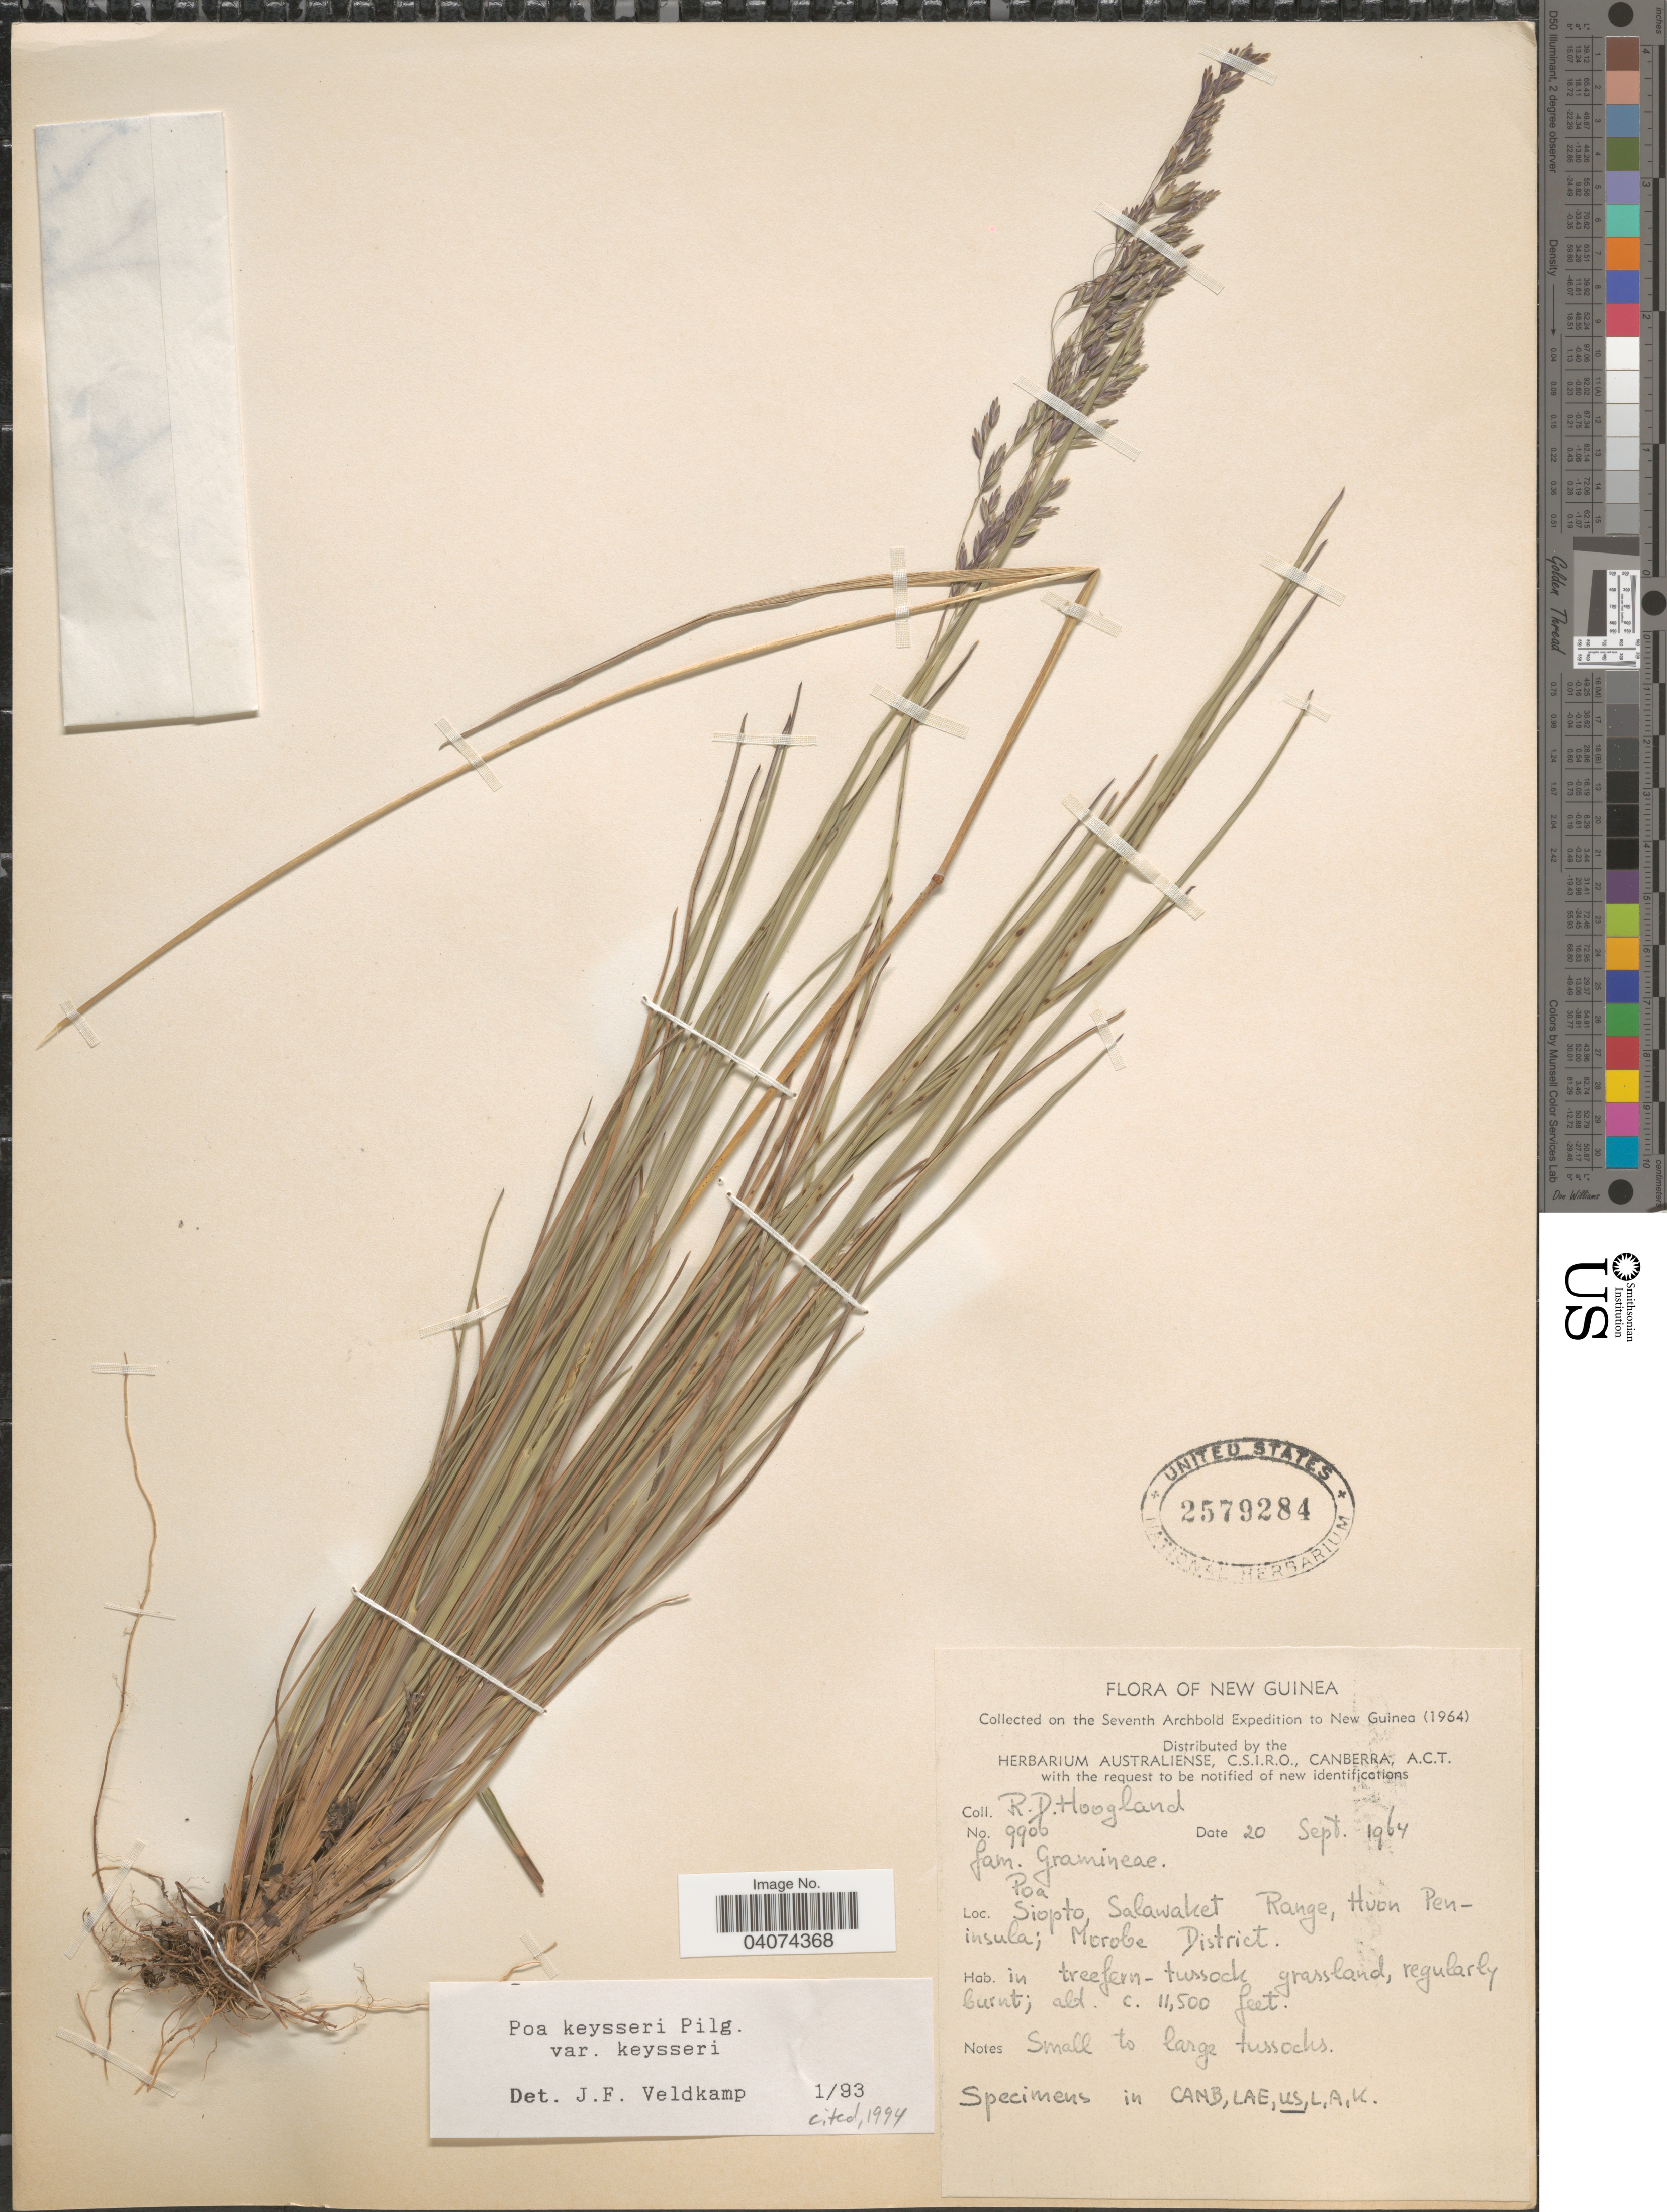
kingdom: Plantae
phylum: Tracheophyta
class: Liliopsida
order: Poales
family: Poaceae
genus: Poa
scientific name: Poa keysseri subsp. keysseri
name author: Pilg.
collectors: R. D. Hoogland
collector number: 9906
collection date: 1964-09-20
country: Papua New Guinea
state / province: Morobe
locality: New Guinea. The Seventh Archbold Expedition to New Guinea (1964). Siopto, Salawaket Range, Huon Peninsula, Morobe District.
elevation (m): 3505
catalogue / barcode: US 2579284